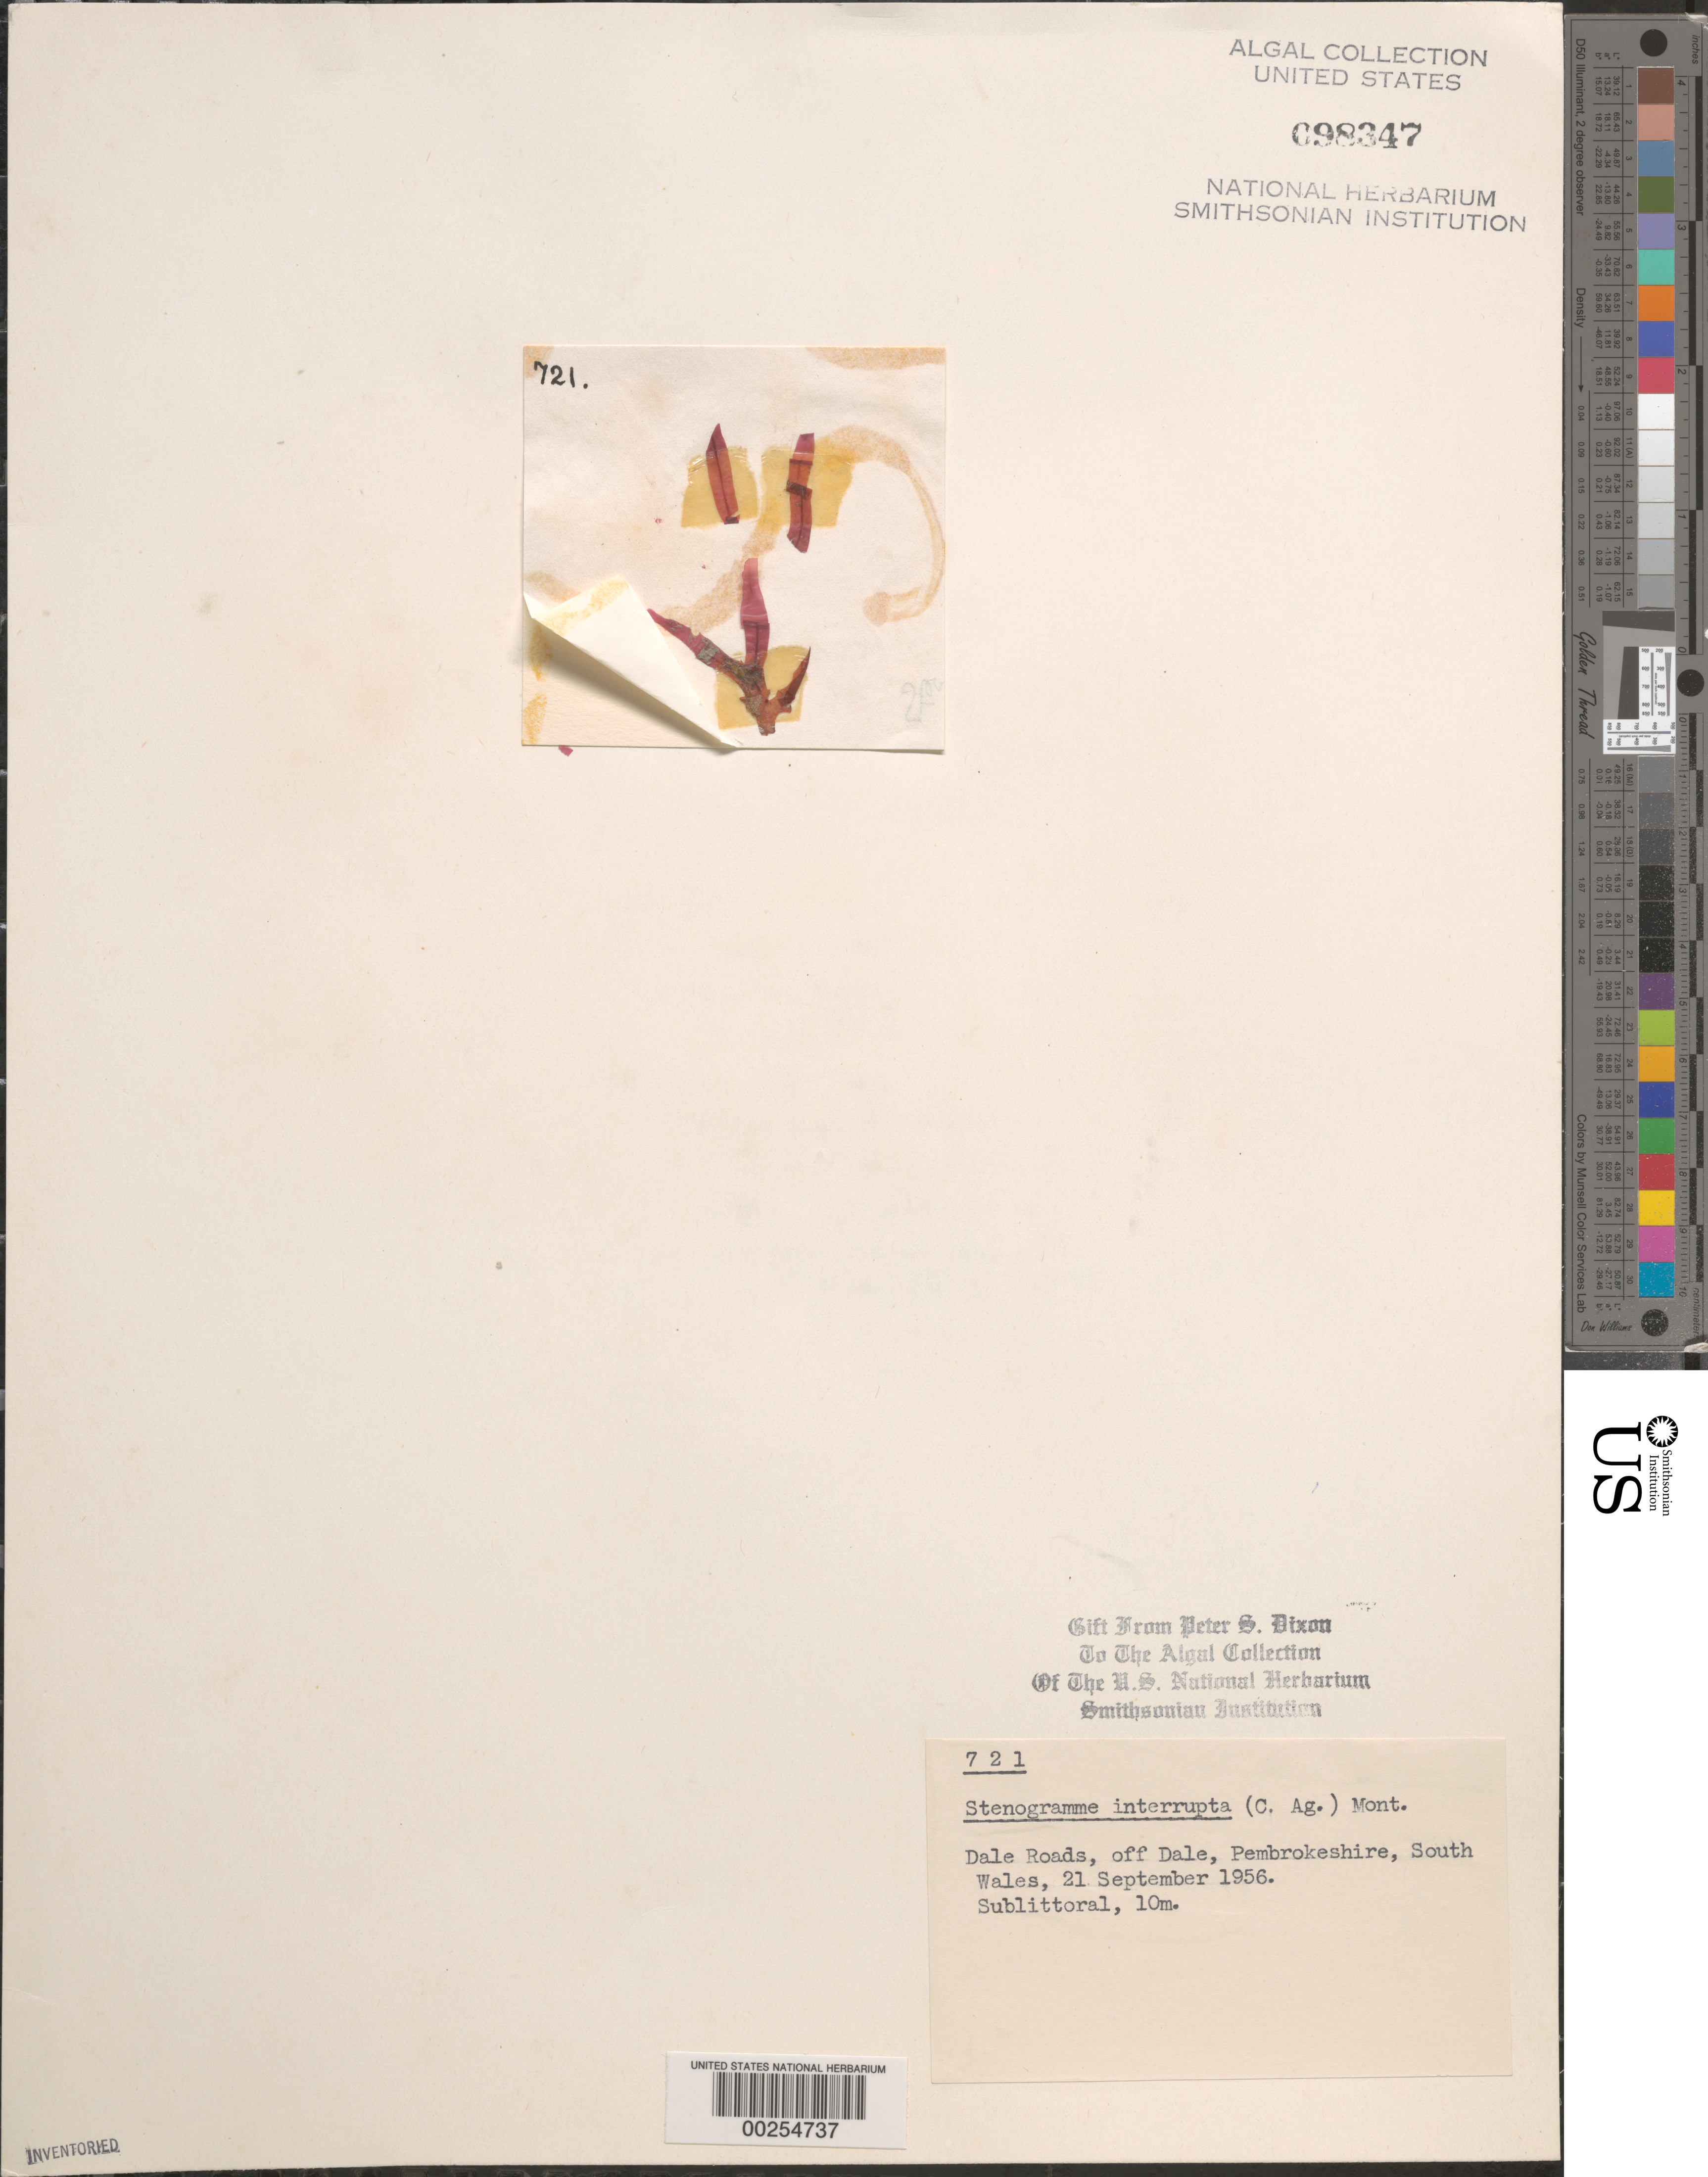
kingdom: Plantae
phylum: Rhodophyta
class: Florideophyceae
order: Gigartinales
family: Phyllophoraceae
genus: Stenogramma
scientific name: Stenogramma interruptum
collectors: P. S. Dixon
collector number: PSD 721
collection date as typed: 21 Sep 1956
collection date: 1956-09-21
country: United Kingdom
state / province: Wales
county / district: Dyfed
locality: Dale Roads, off Dale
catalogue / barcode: US 98347